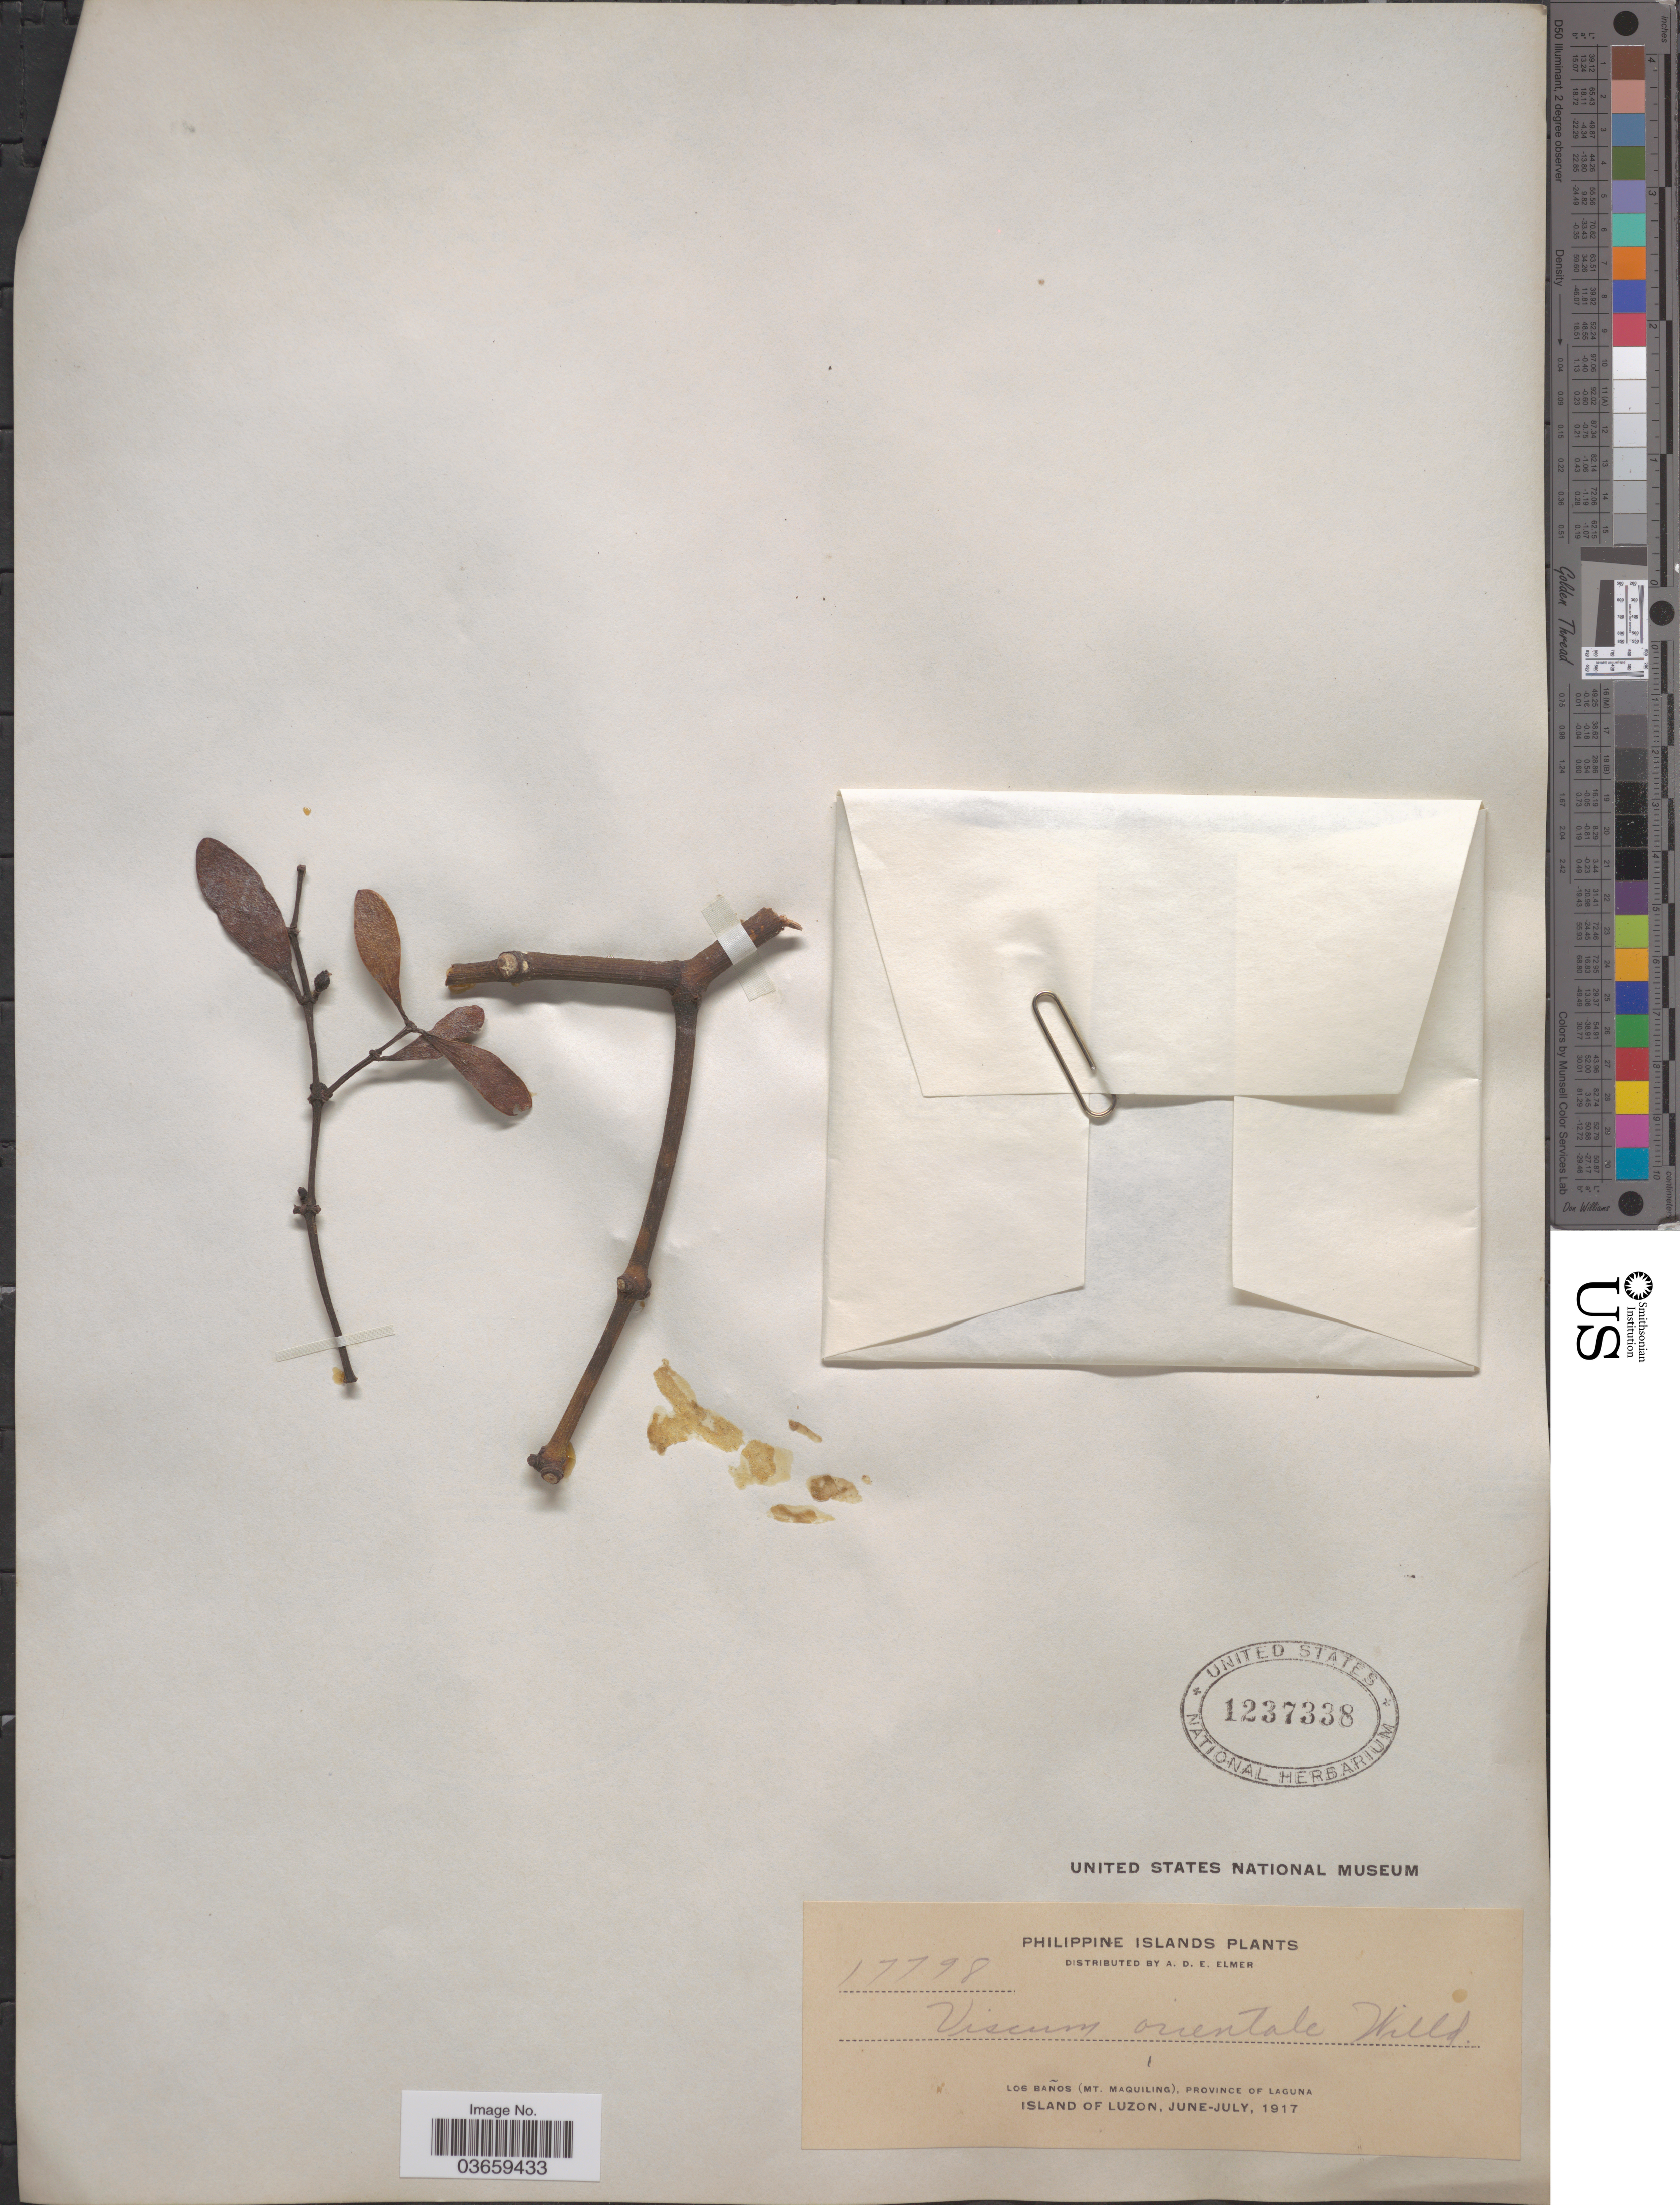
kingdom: Plantae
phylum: Tracheophyta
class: Magnoliopsida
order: Santalales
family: Viscaceae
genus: Viscum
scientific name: Viscum orientale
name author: DC.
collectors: A. D. E. Elmer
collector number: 17798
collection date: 1917-06/1917-07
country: Philippines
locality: Los Baños (Mt. Maquiling), province of Laguna, Island of Luzon.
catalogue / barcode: US 1237338